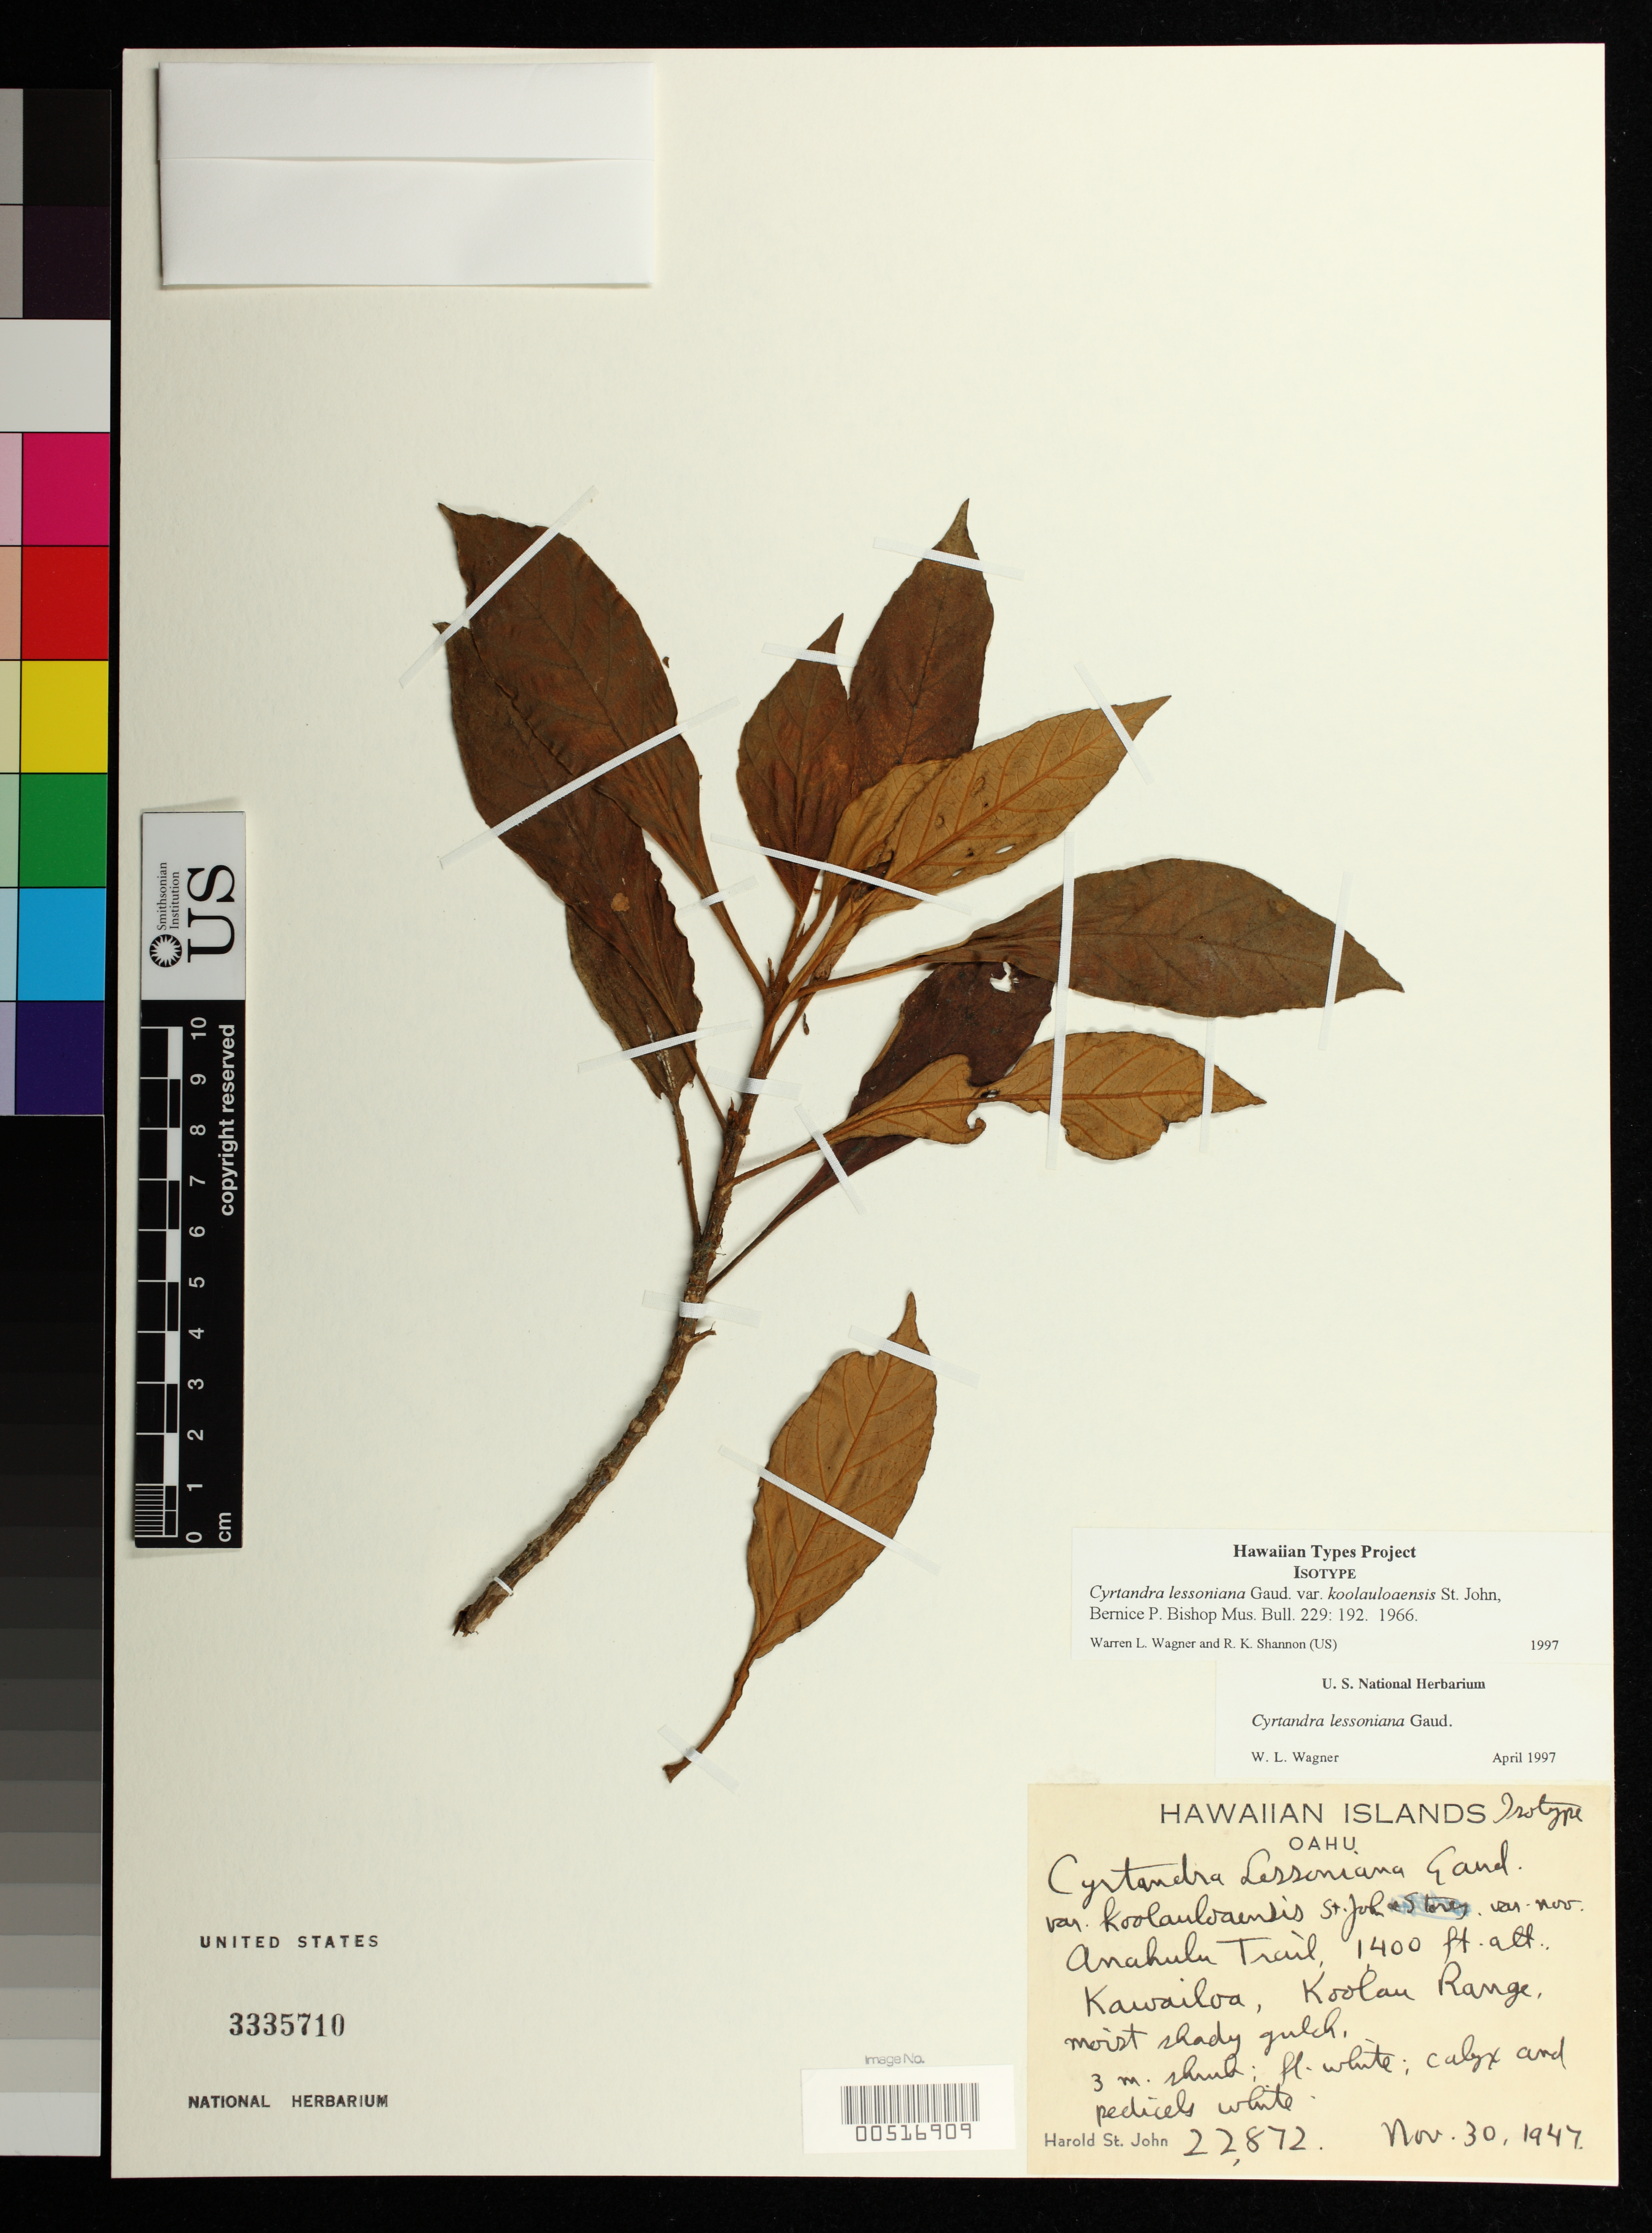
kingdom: Plantae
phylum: Tracheophyta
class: Magnoliopsida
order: Lamiales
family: Gesneriaceae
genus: Cyrtandra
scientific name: Cyrtandra lessoniana var. koolauloaensis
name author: H. St. John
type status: Isotype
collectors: H. St. John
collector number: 22872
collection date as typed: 30 Nov 1947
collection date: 1947-11-30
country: United States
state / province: Hawaii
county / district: Honolulu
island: Oahu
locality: Anahulu trail, Kawailoa, Koolau Range.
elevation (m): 427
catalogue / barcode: US 3335710